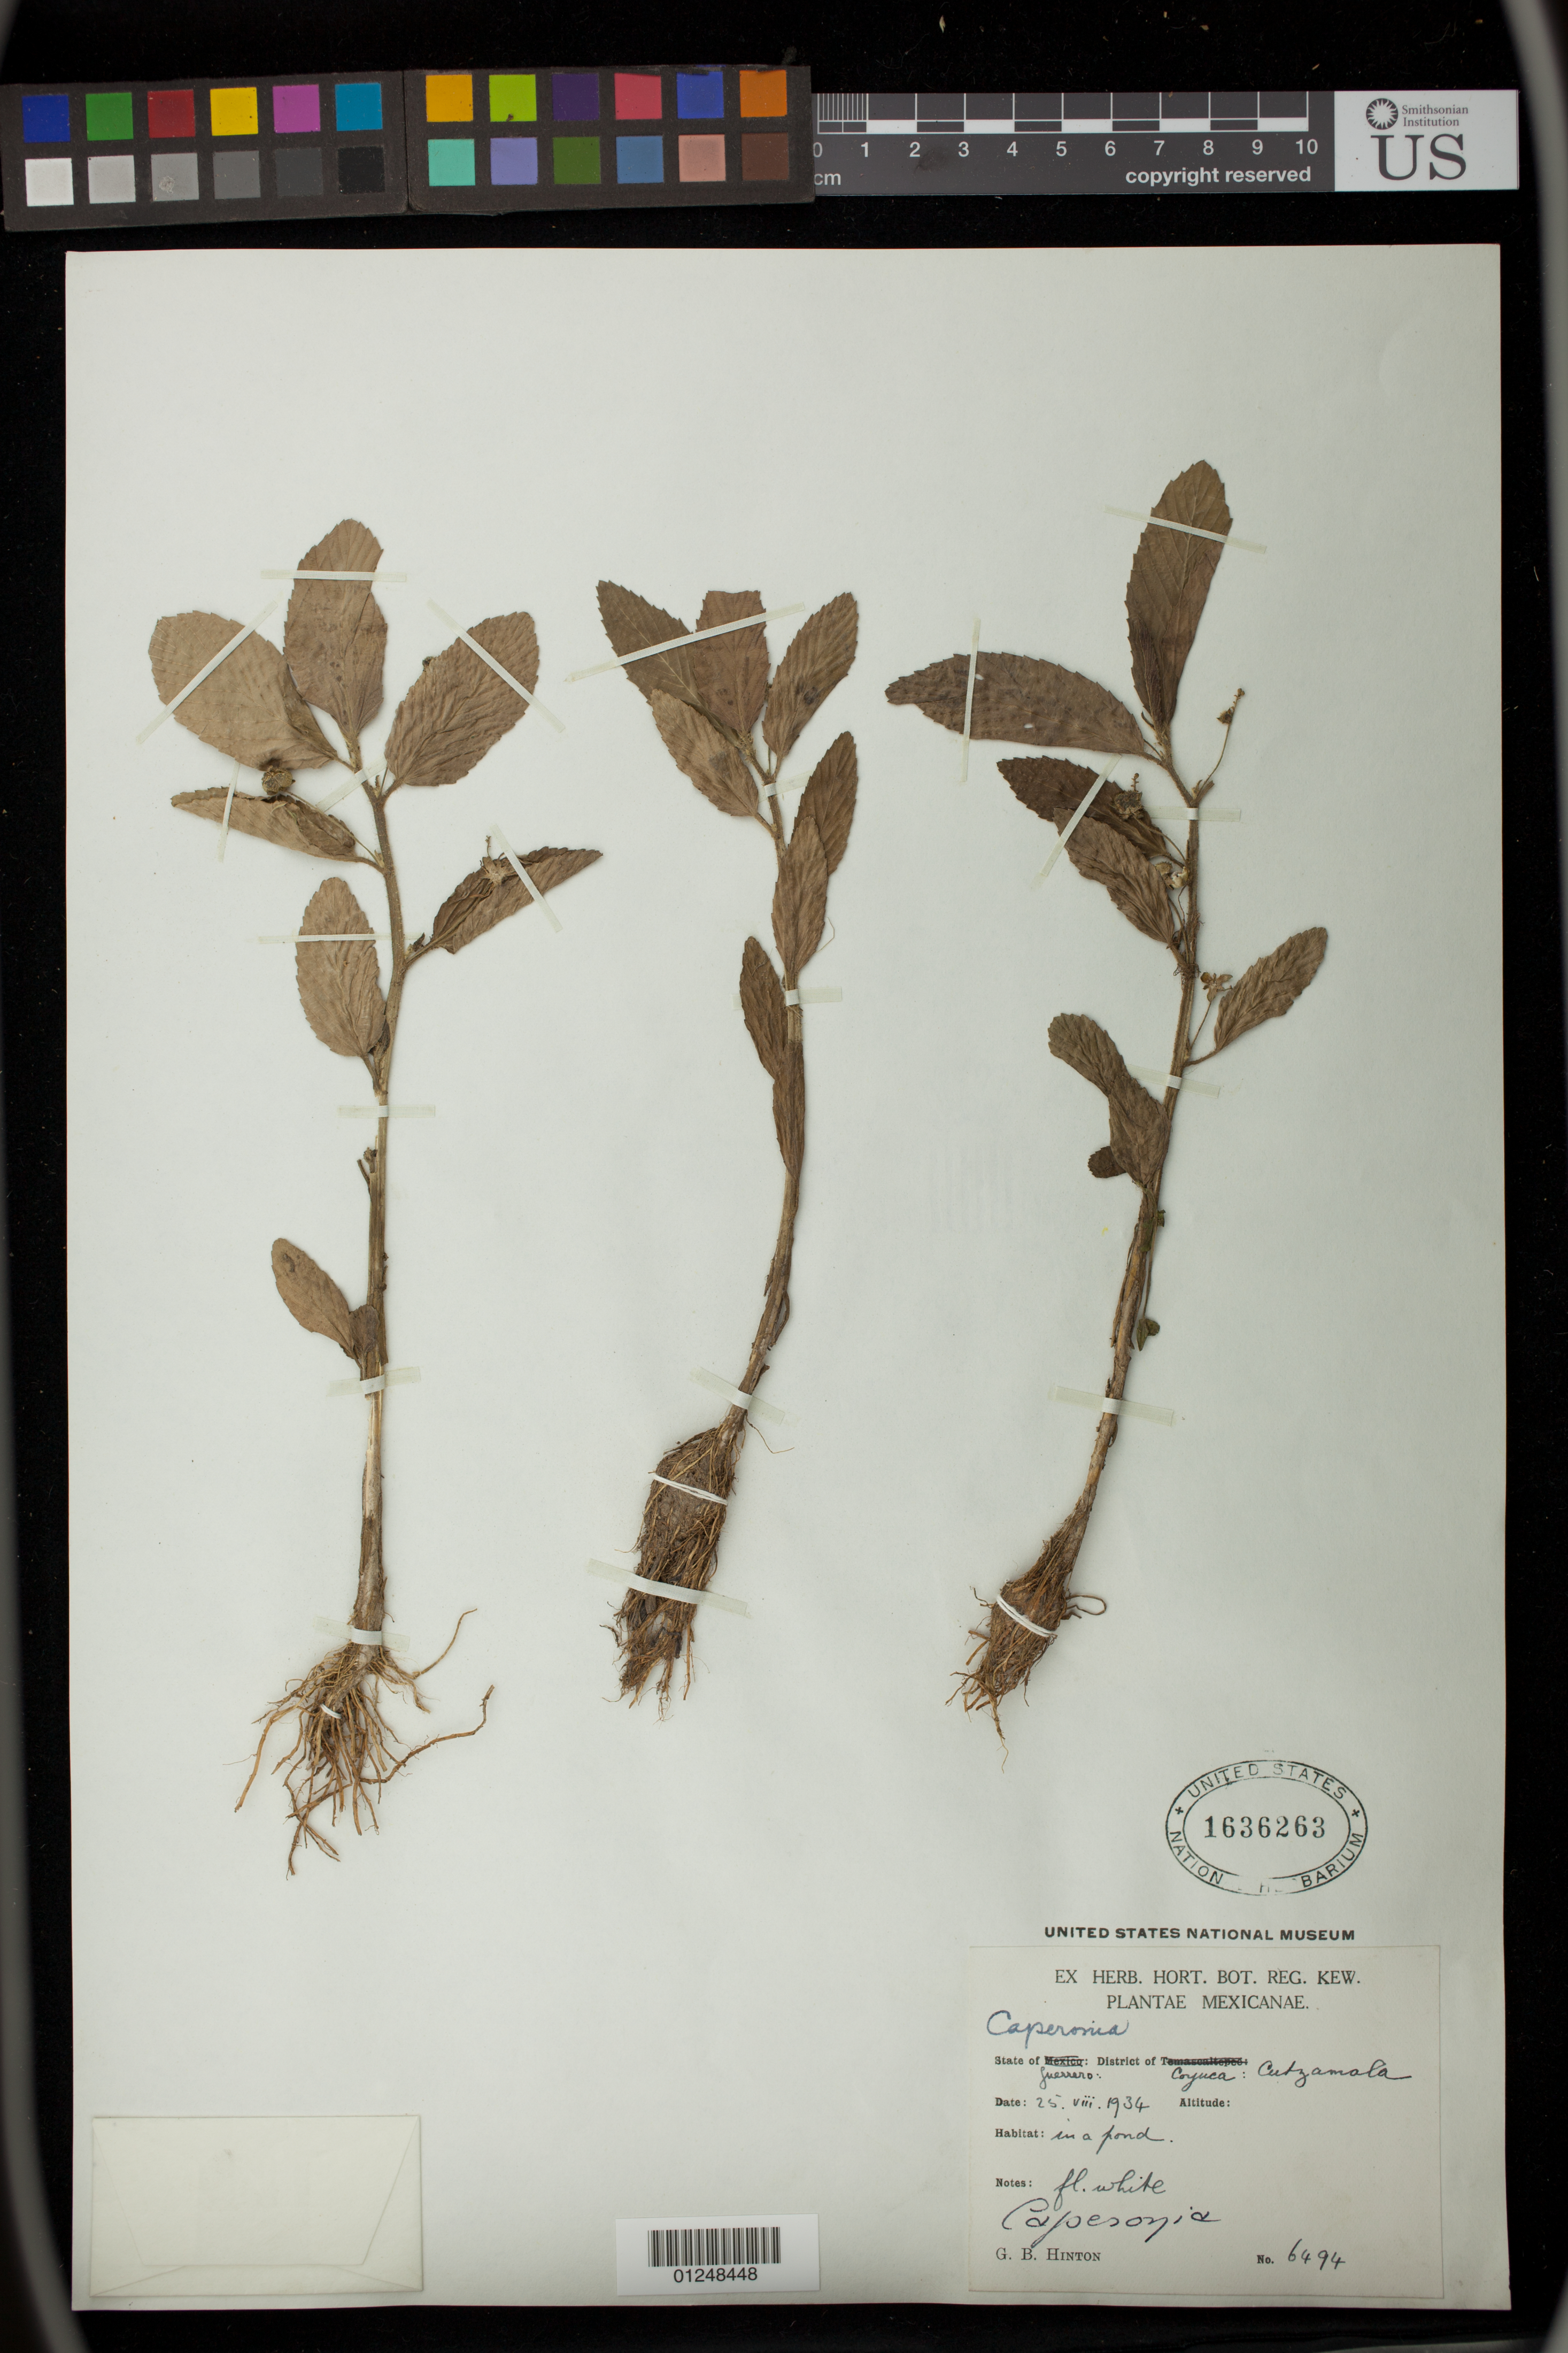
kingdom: Plantae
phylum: Tracheophyta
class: Magnoliopsida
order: Malpighiales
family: Euphorbiaceae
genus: Caperonia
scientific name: Caperonia castaneifolia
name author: (L.) A. St.-Hil.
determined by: Külkamp, Josimar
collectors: G. B. Hinton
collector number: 6494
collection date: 1934-08-25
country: Mexico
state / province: Guerrero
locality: District of Coyuca: Cutzamala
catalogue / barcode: US 1636263